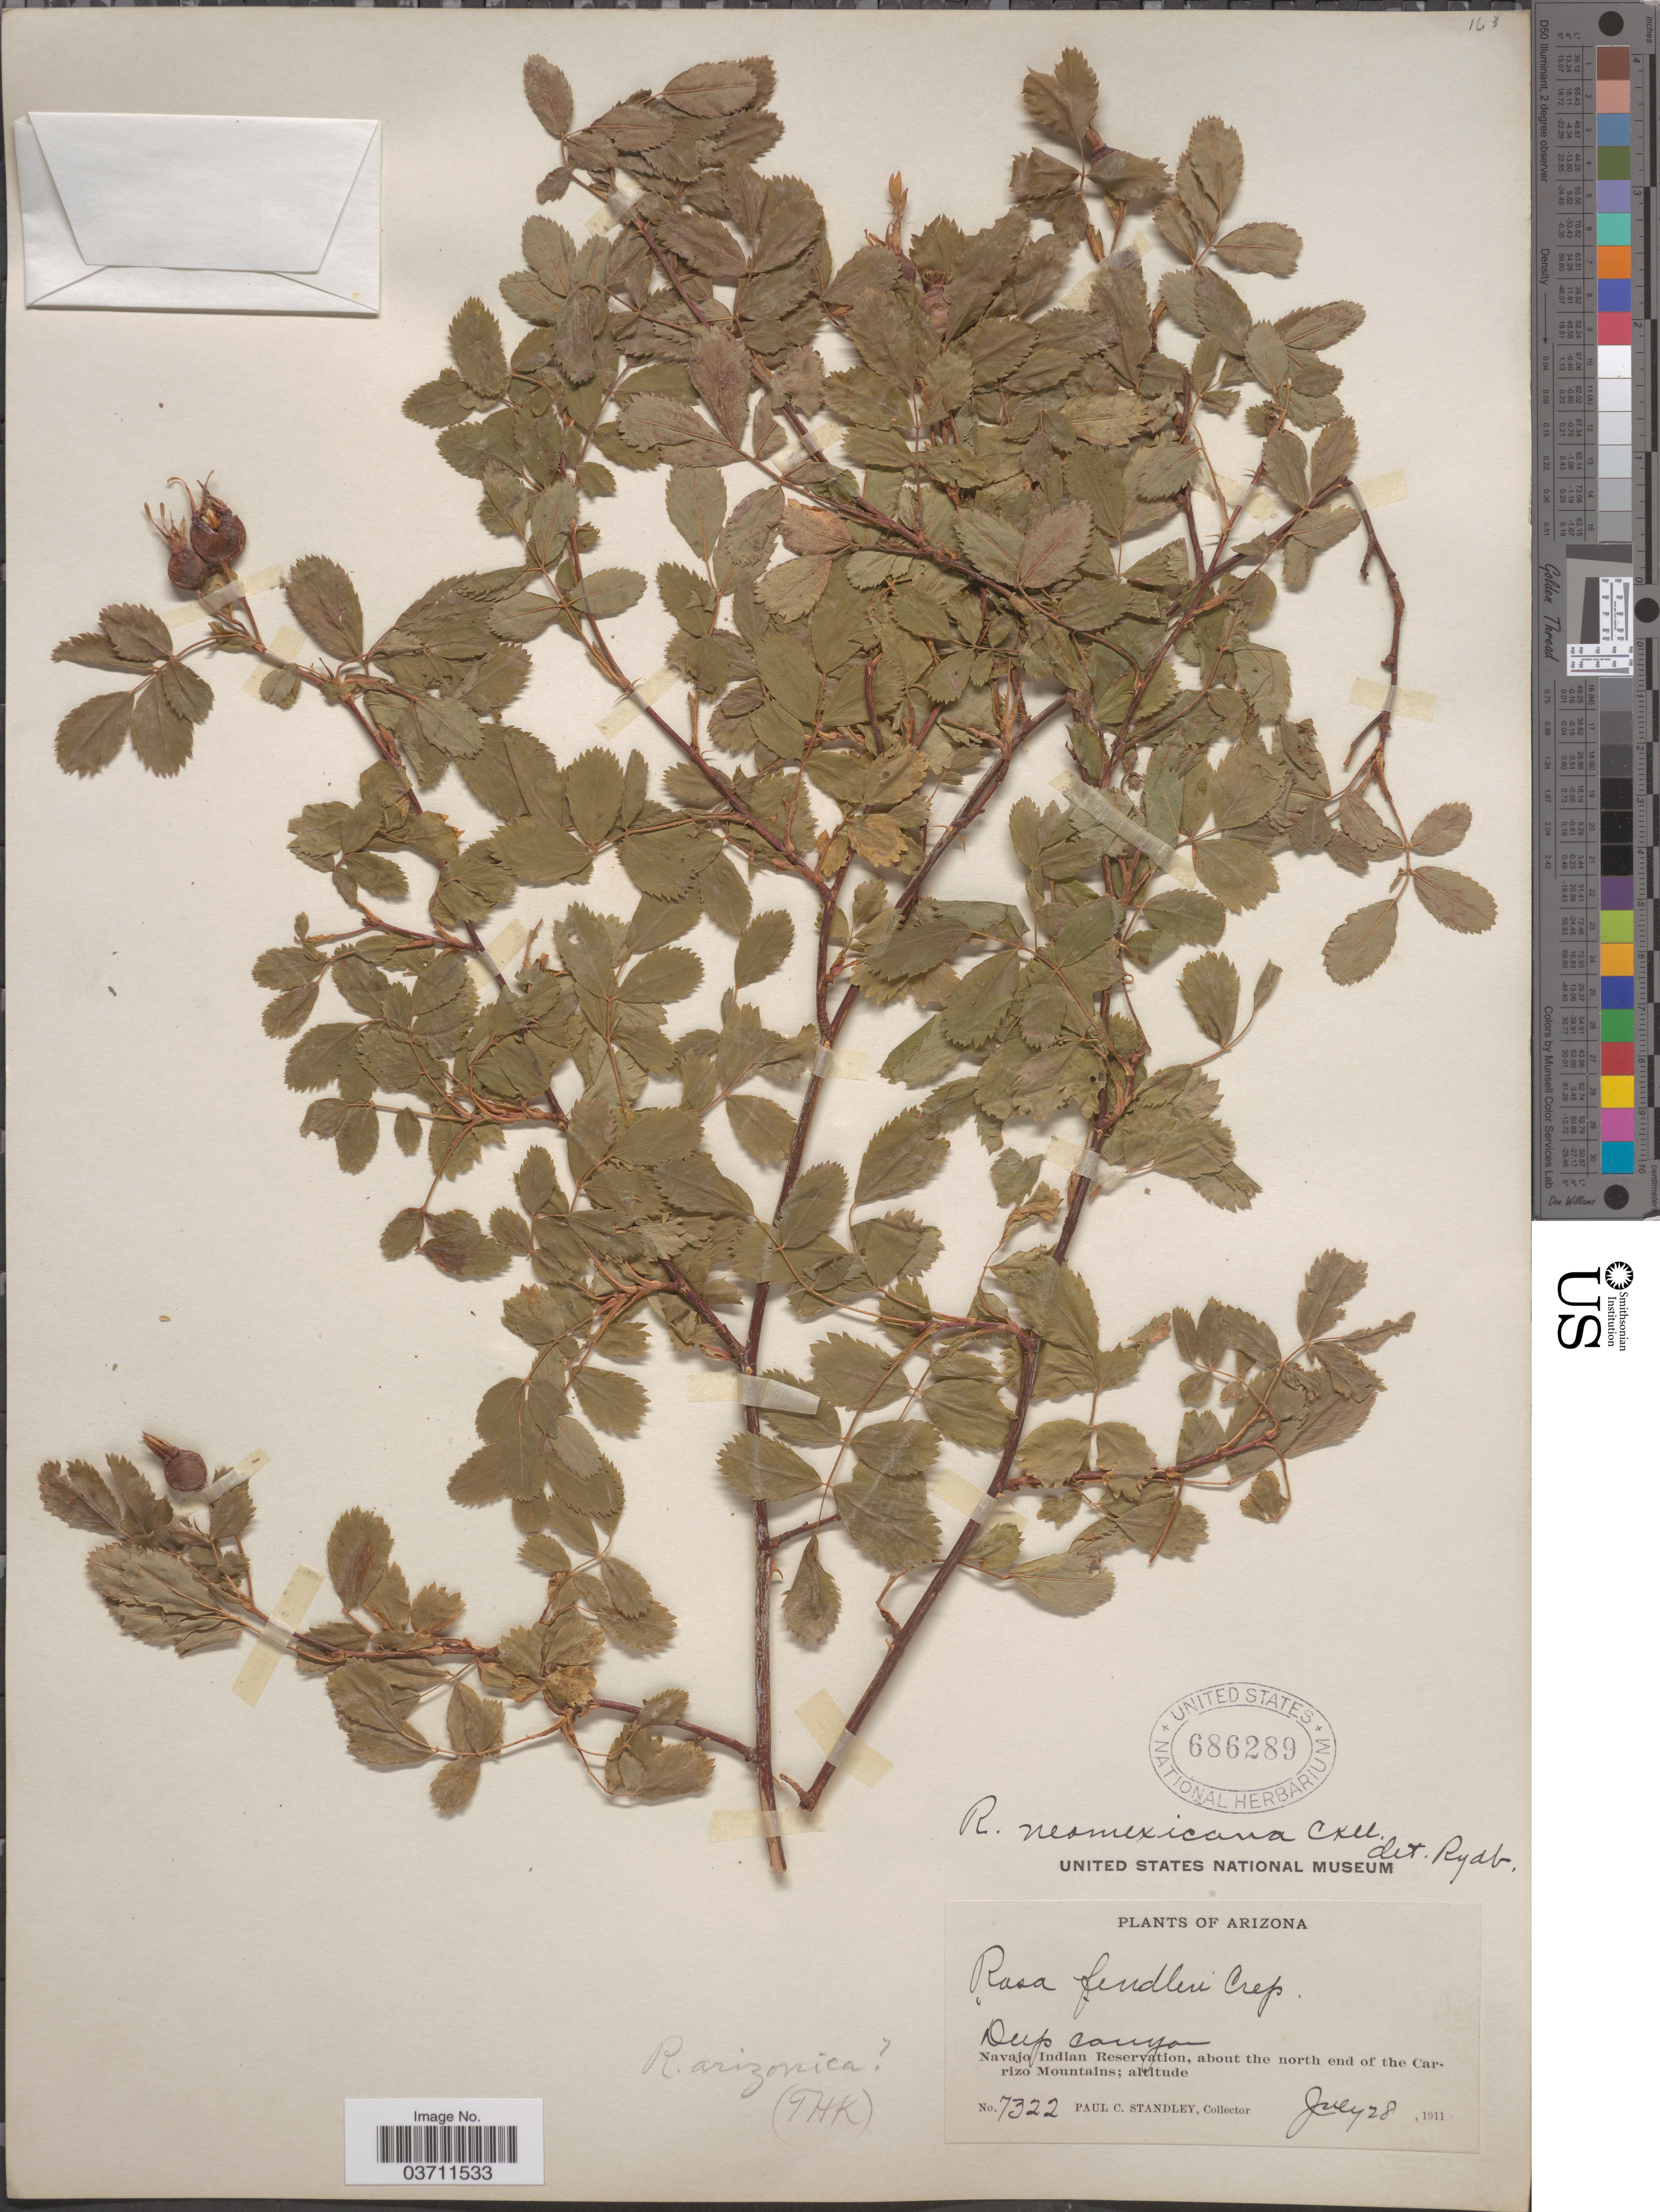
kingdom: Plantae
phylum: Tracheophyta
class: Magnoliopsida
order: Rosales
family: Rosaceae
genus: Rosa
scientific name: Rosa neomexicana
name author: Cockerell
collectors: P. C. Standley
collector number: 7322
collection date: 1911-07-28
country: United States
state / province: Arizona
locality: Navajo Indian Reservation, about the north end of the Carrizo Mountains.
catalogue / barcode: US 686289